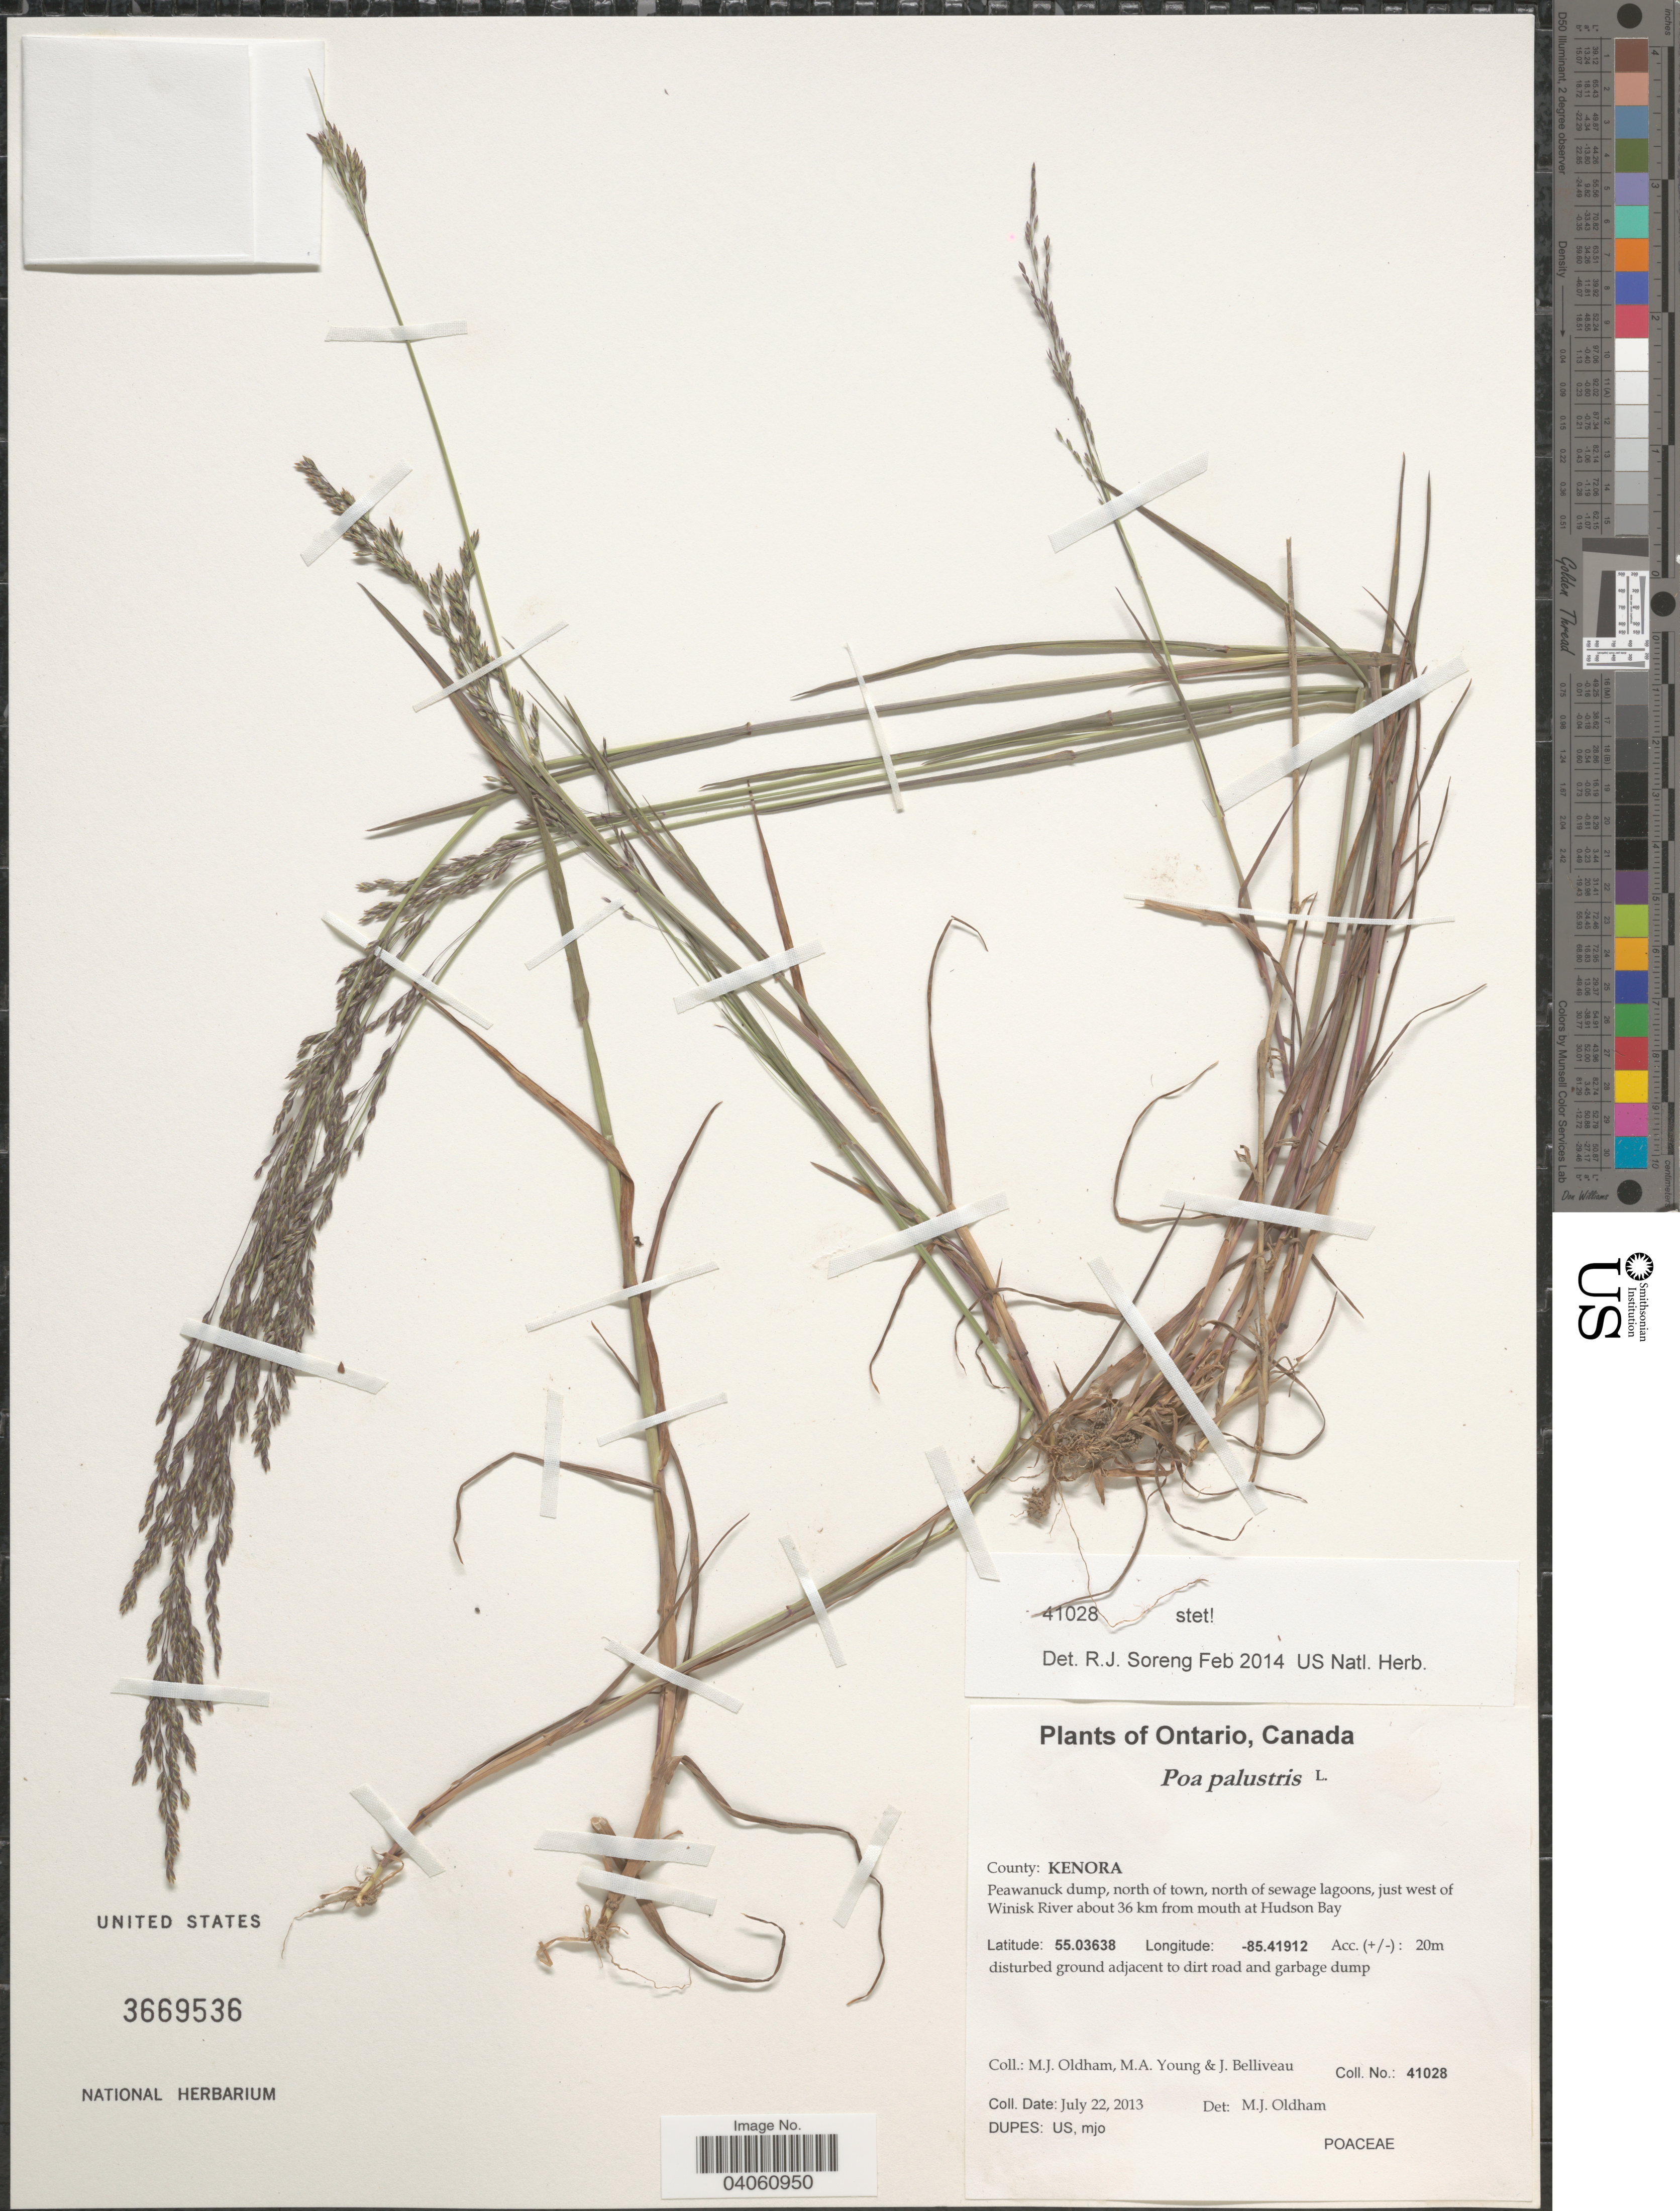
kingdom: Plantae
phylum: Tracheophyta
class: Liliopsida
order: Poales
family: Poaceae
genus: Poa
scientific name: Poa palustris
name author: L.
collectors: M. Oldham, M. Young & J. Belliveau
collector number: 41028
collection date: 2013-07-22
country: Canada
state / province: Ontario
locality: County: Kenora. Peawanuck dump, north of town, north of sewage lagoons, just west of Winisk River about 36 km from mouth at Hudson Bay.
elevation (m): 20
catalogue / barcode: US 3669536